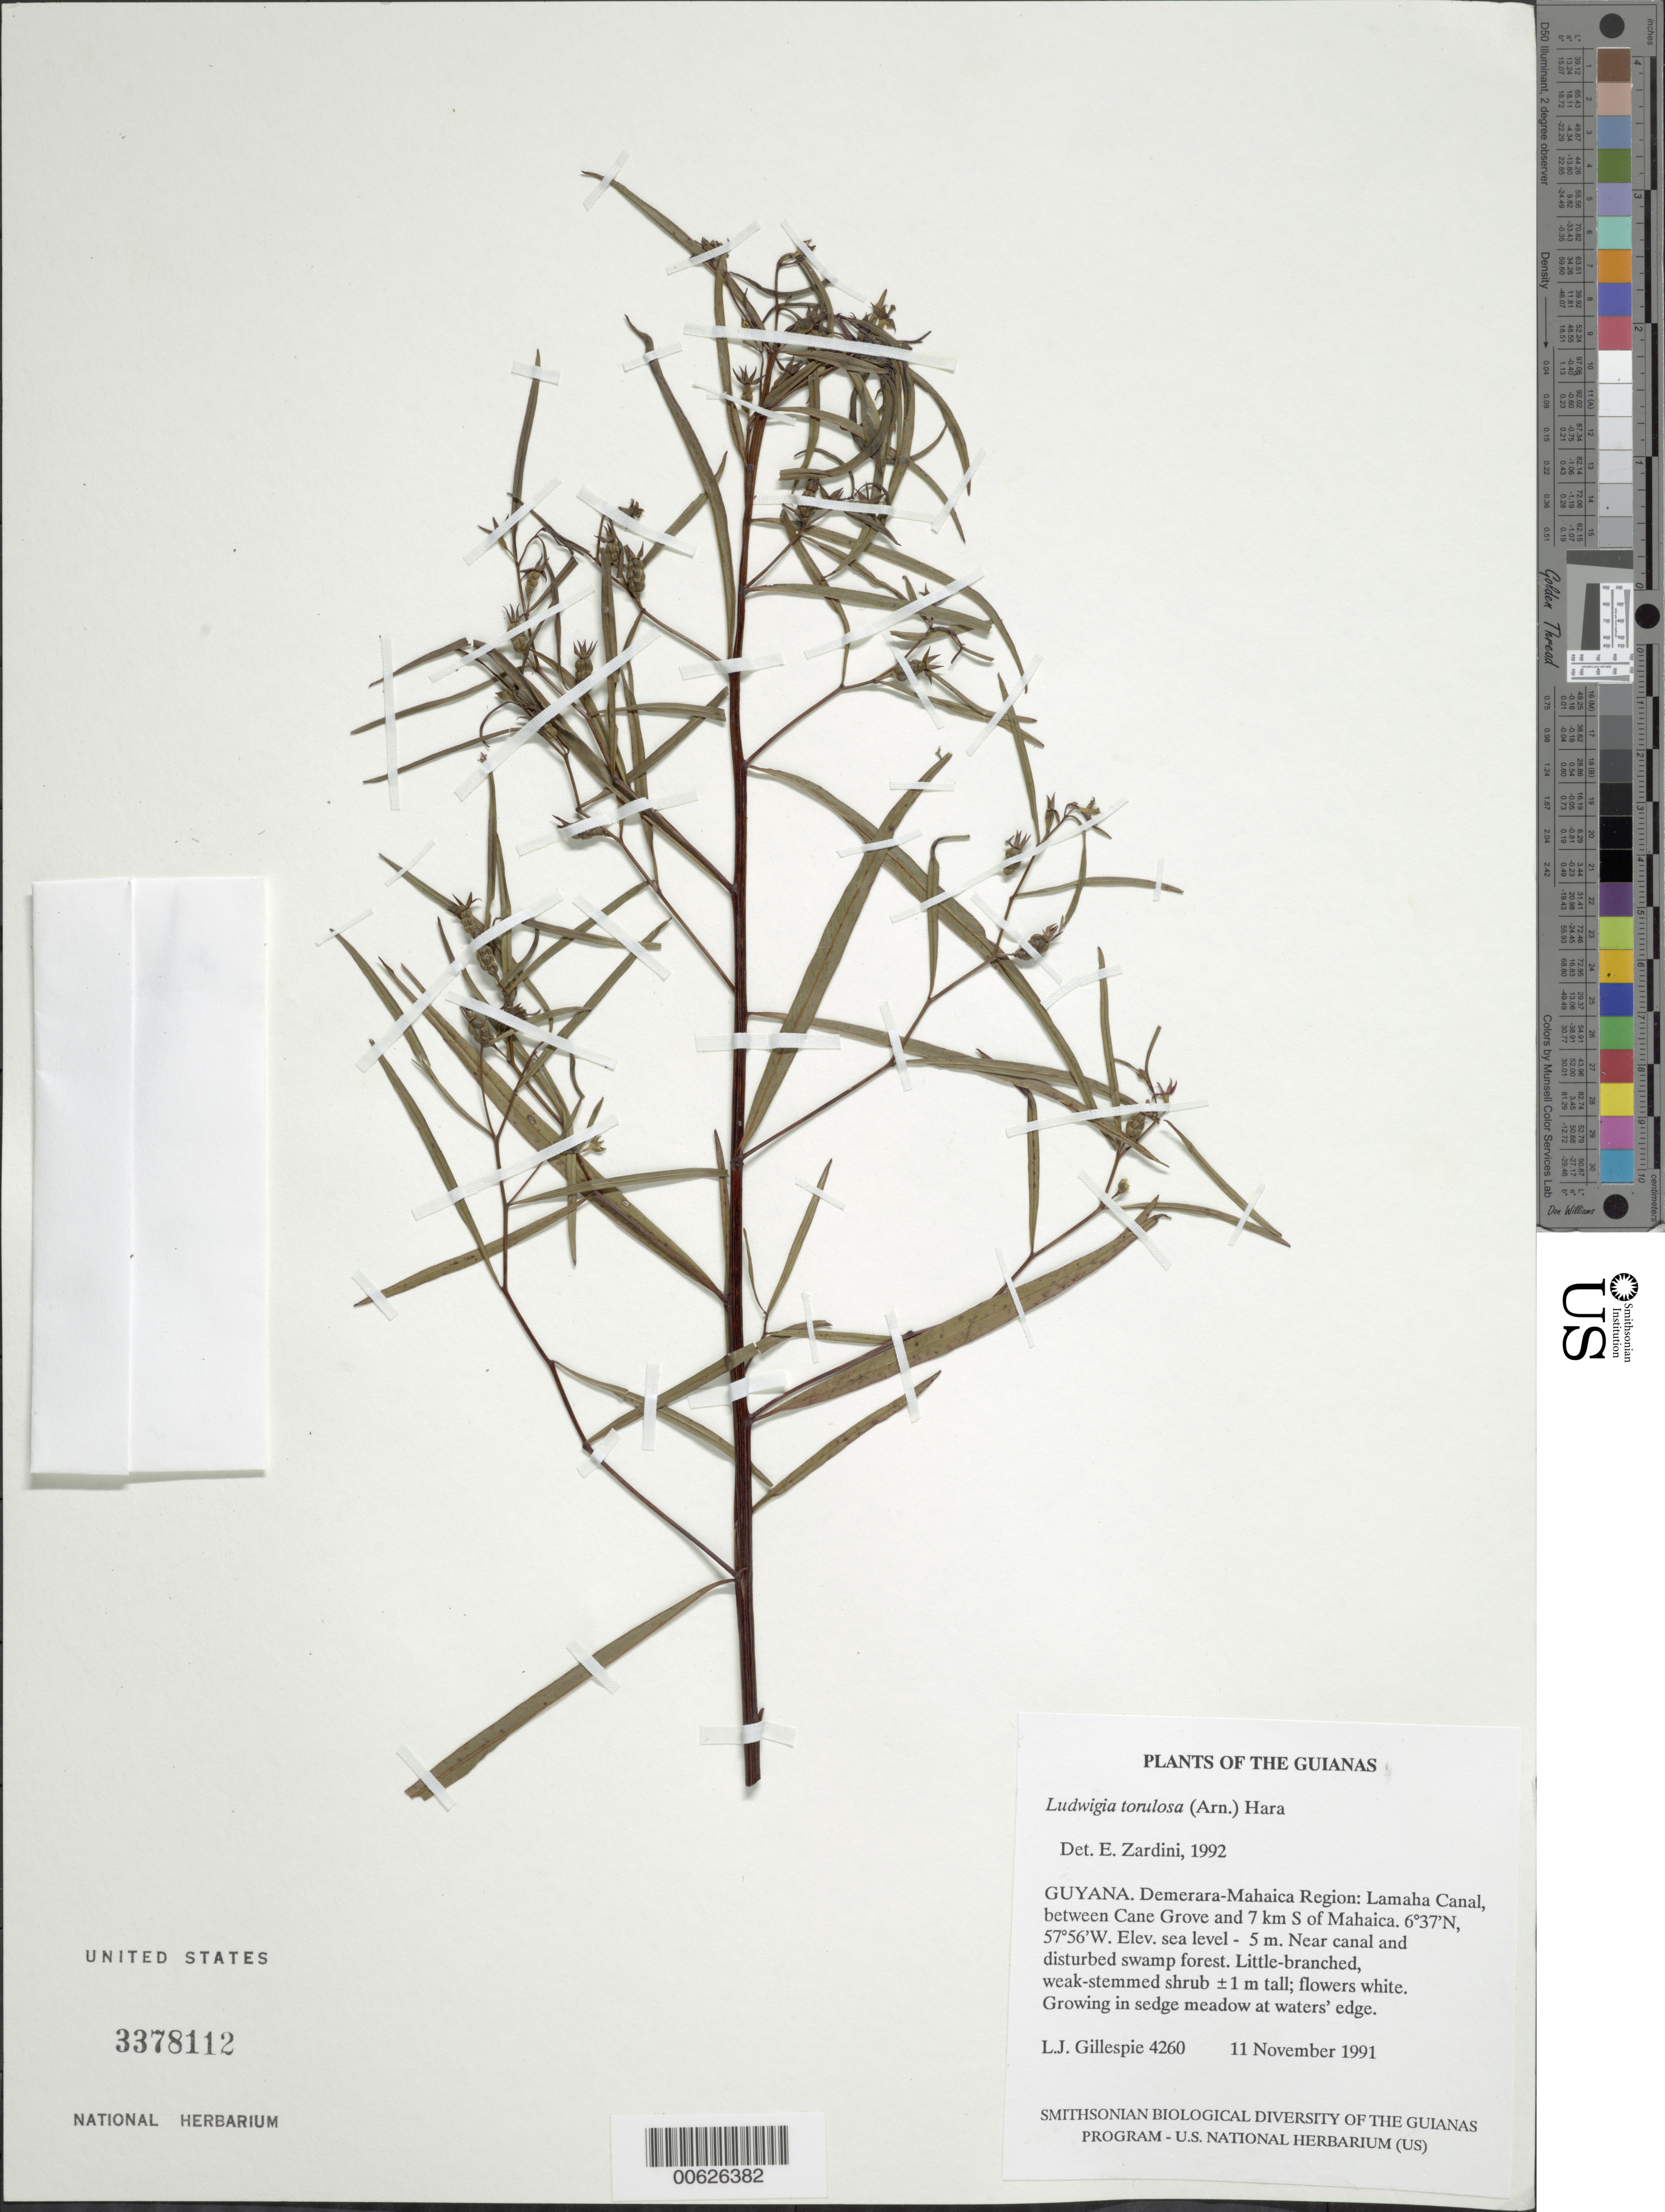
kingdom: Plantae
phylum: Tracheophyta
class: Magnoliopsida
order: Myrtales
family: Onagraceae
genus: Ludwigia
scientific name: Ludwigia torulosa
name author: (Arn.) H. Hara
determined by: Zardini, E. M.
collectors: L. J. Gillespie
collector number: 4260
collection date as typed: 11 November 1991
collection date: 1991-11-11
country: Guyana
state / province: Demerara-Mahaica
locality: Lamaha Canal, between Cane Grove and 7 km S of Mahaica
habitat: Near canal and disturbed swamp forest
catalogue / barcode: US 3378112